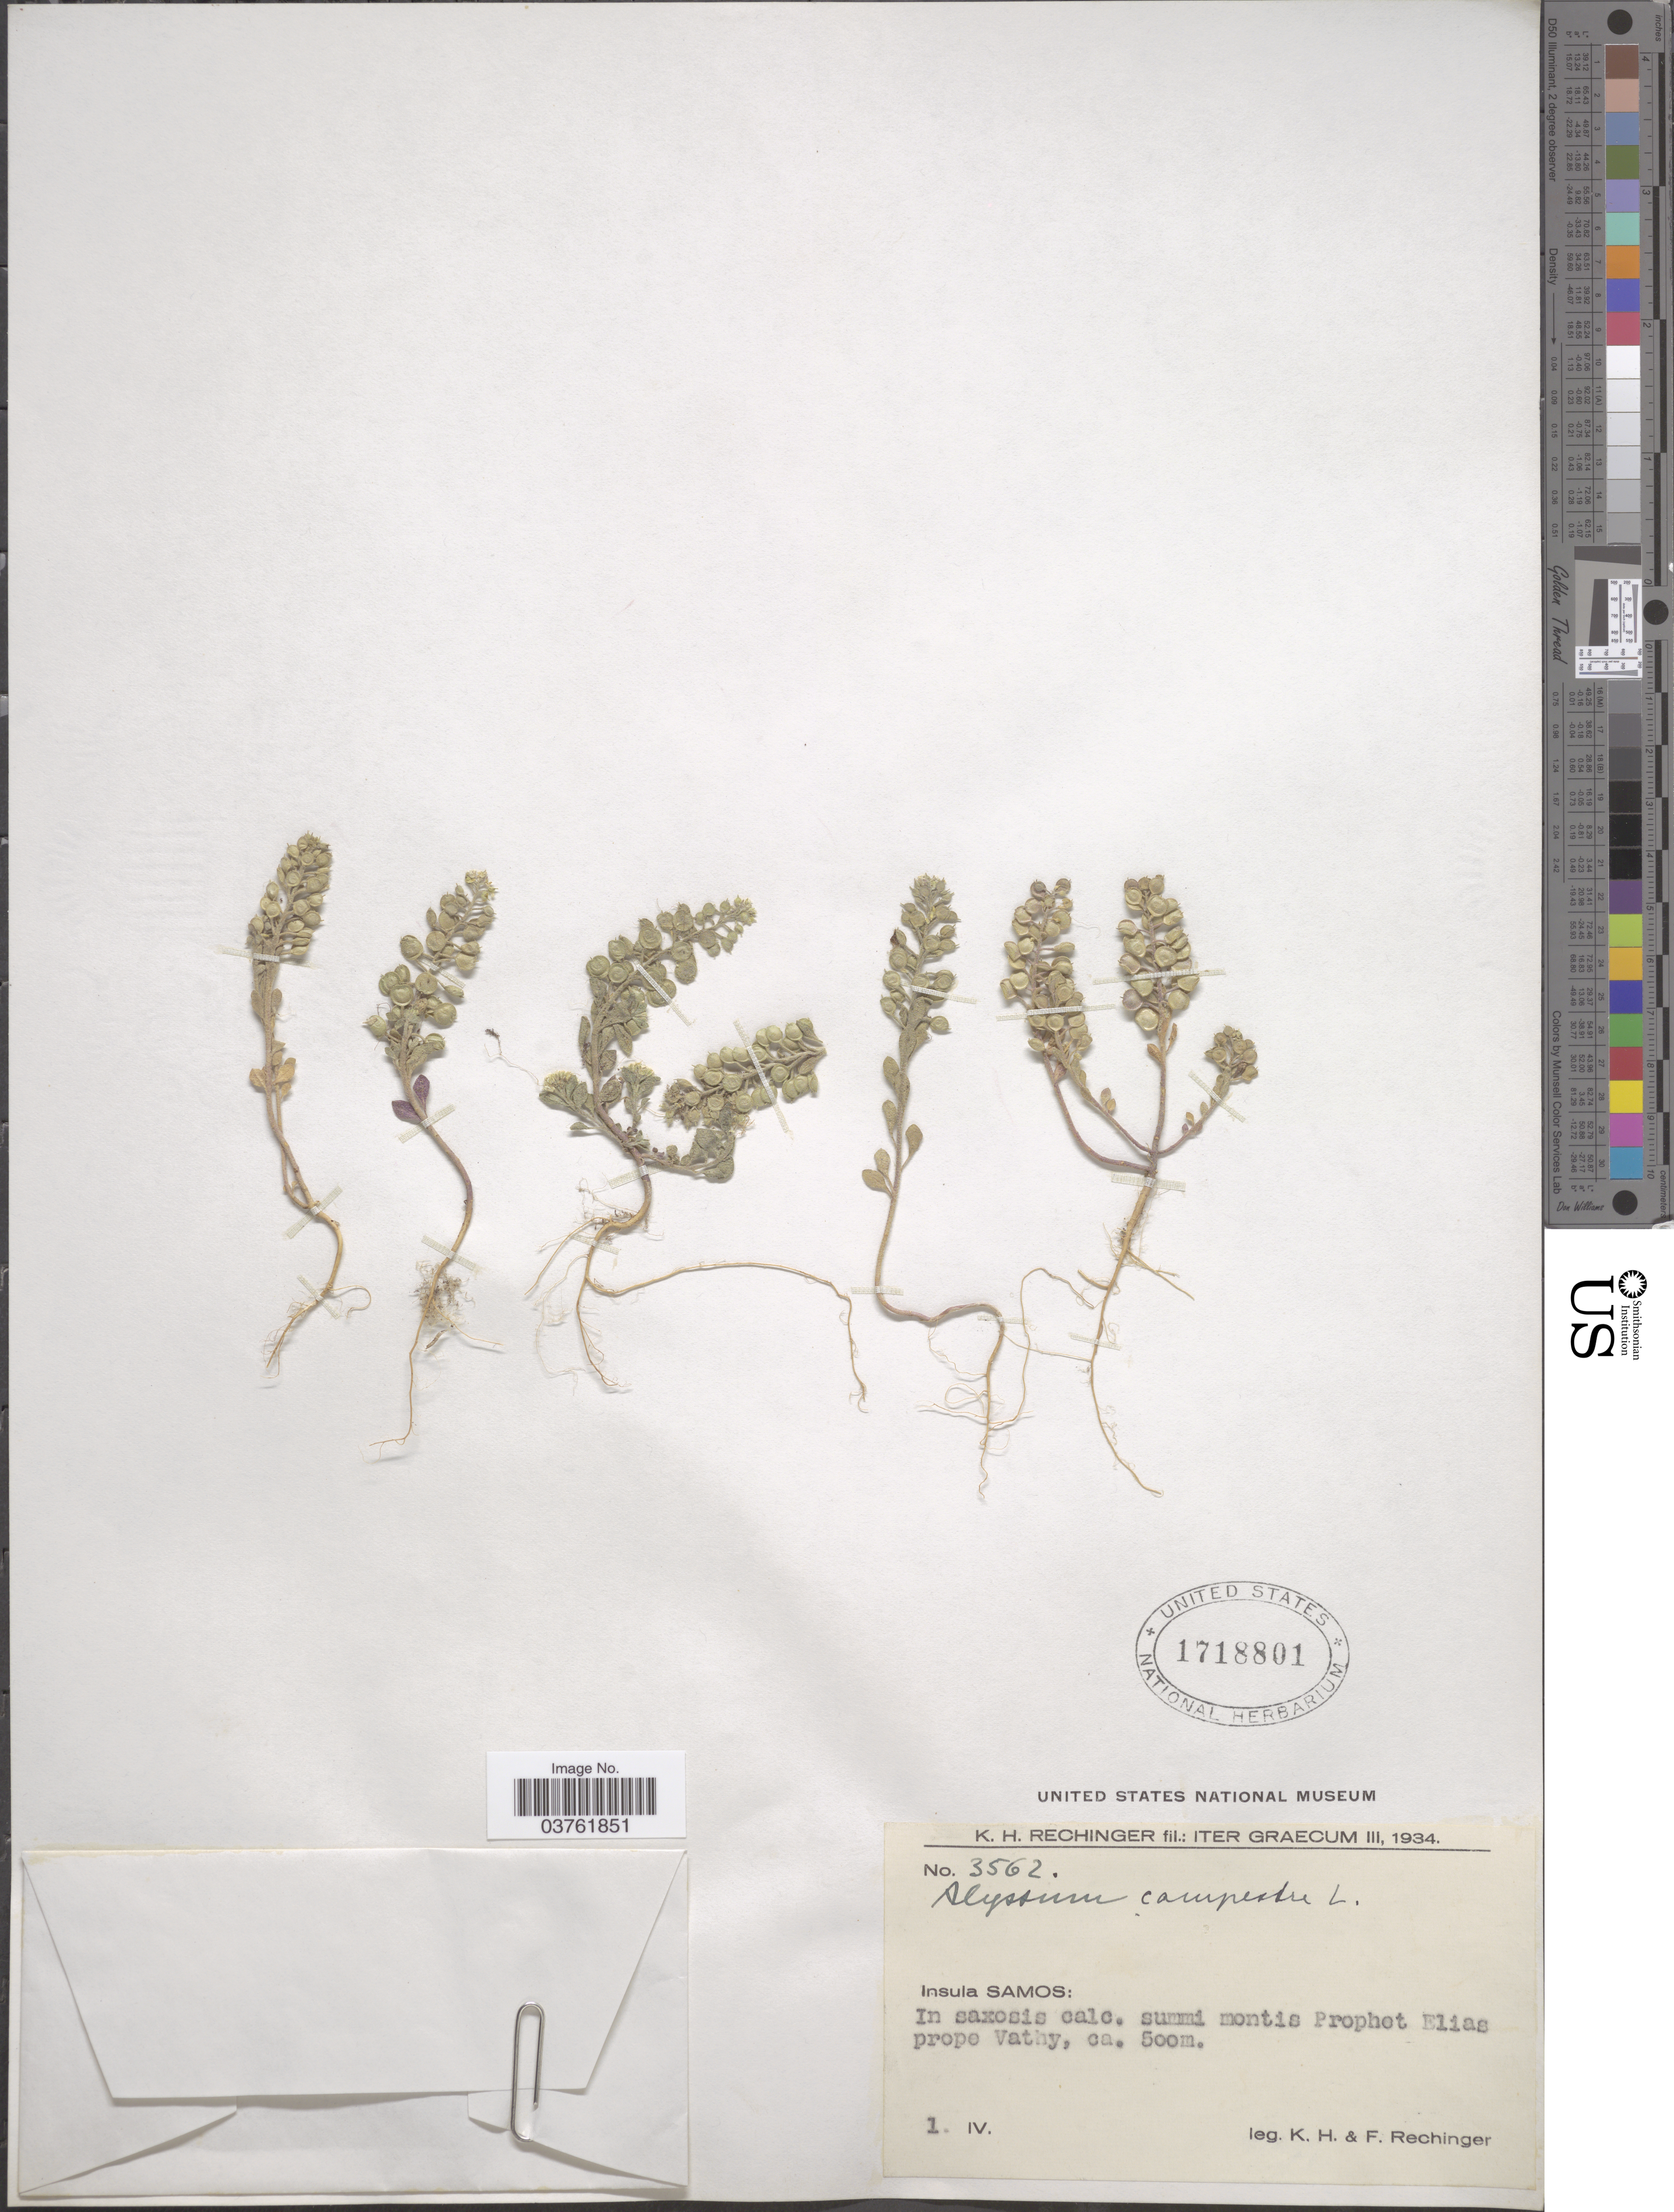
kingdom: Plantae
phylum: Tracheophyta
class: Magnoliopsida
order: Brassicales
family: Brassicaceae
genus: Alyssum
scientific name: Alyssum campestre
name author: (L.) L.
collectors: K. H. Rechinger & F. Rechinger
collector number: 3562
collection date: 1934-04-01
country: Greece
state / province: North Aegean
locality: Graecum. Insula Samos: In saxosis calc. summi montis Prophet Elias prope Vathy.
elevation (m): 500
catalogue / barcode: US 1718801